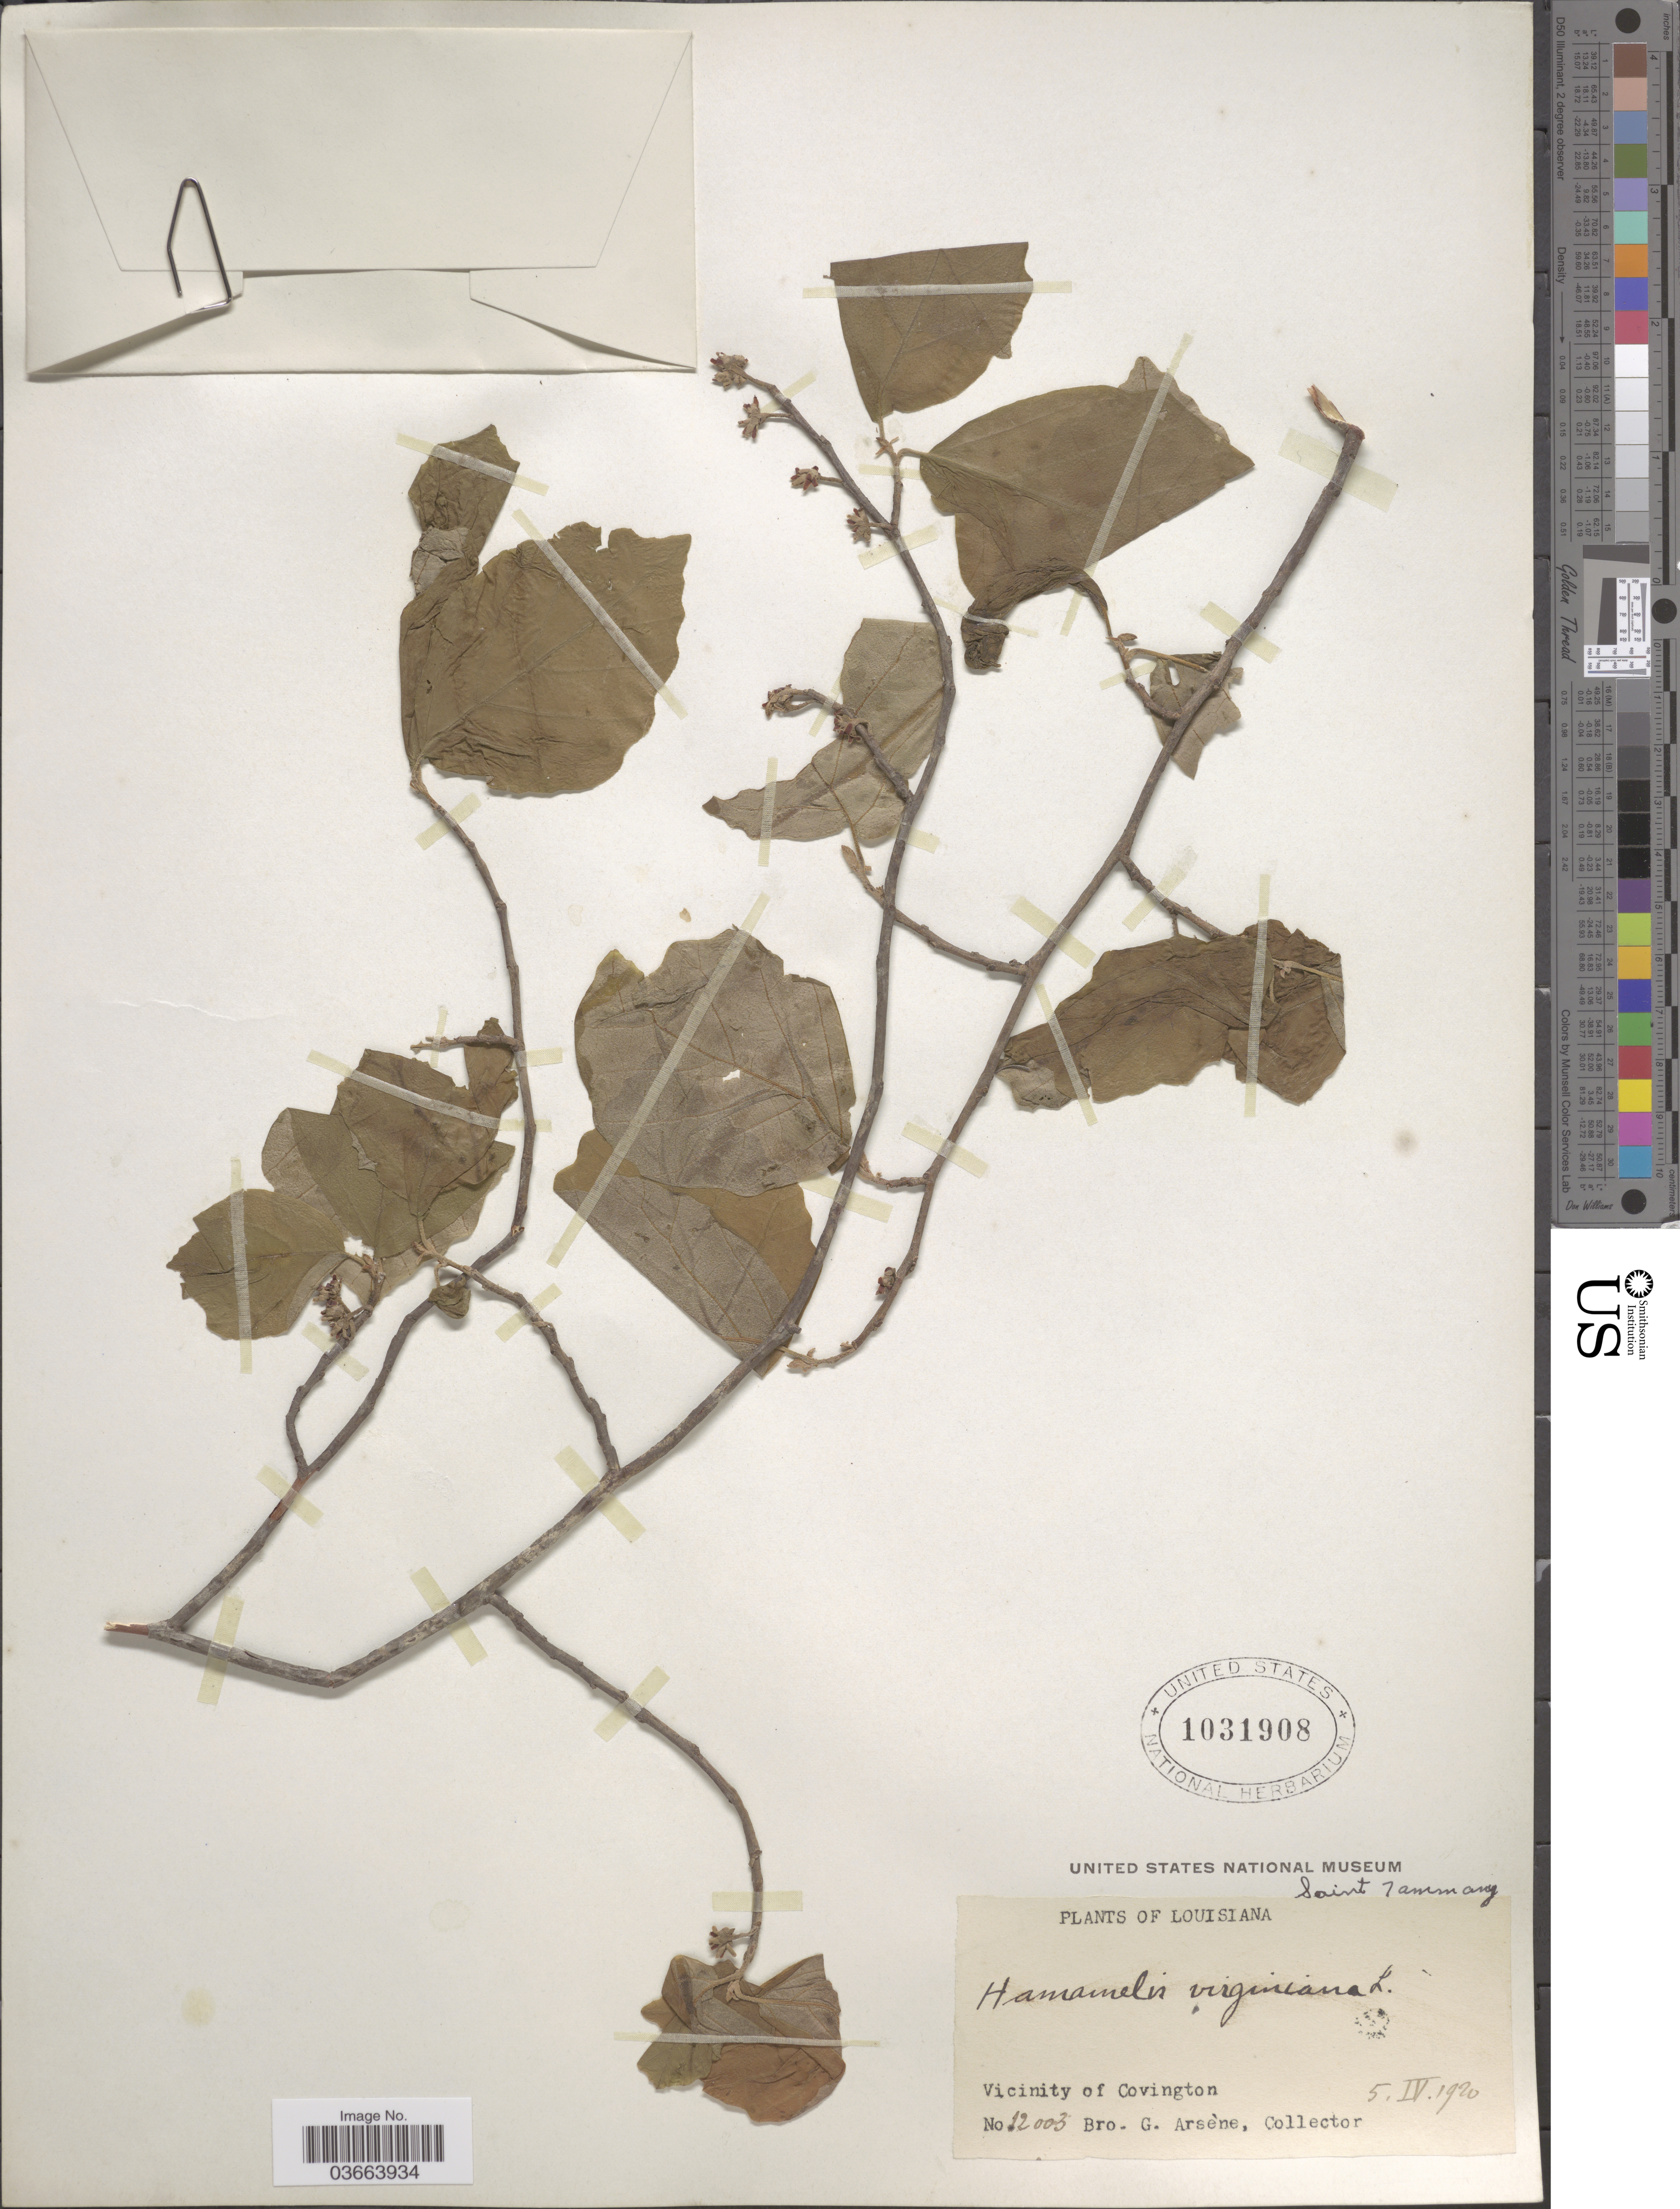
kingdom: Plantae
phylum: Tracheophyta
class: Magnoliopsida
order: Saxifragales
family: Hamamelidaceae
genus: Hamamelis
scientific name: Hamamelis virginiana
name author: L.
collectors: Bro. G. Arsène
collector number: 12003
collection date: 1920-04-05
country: United States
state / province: Louisiana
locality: Vicinity of Covington.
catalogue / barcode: US 1031908